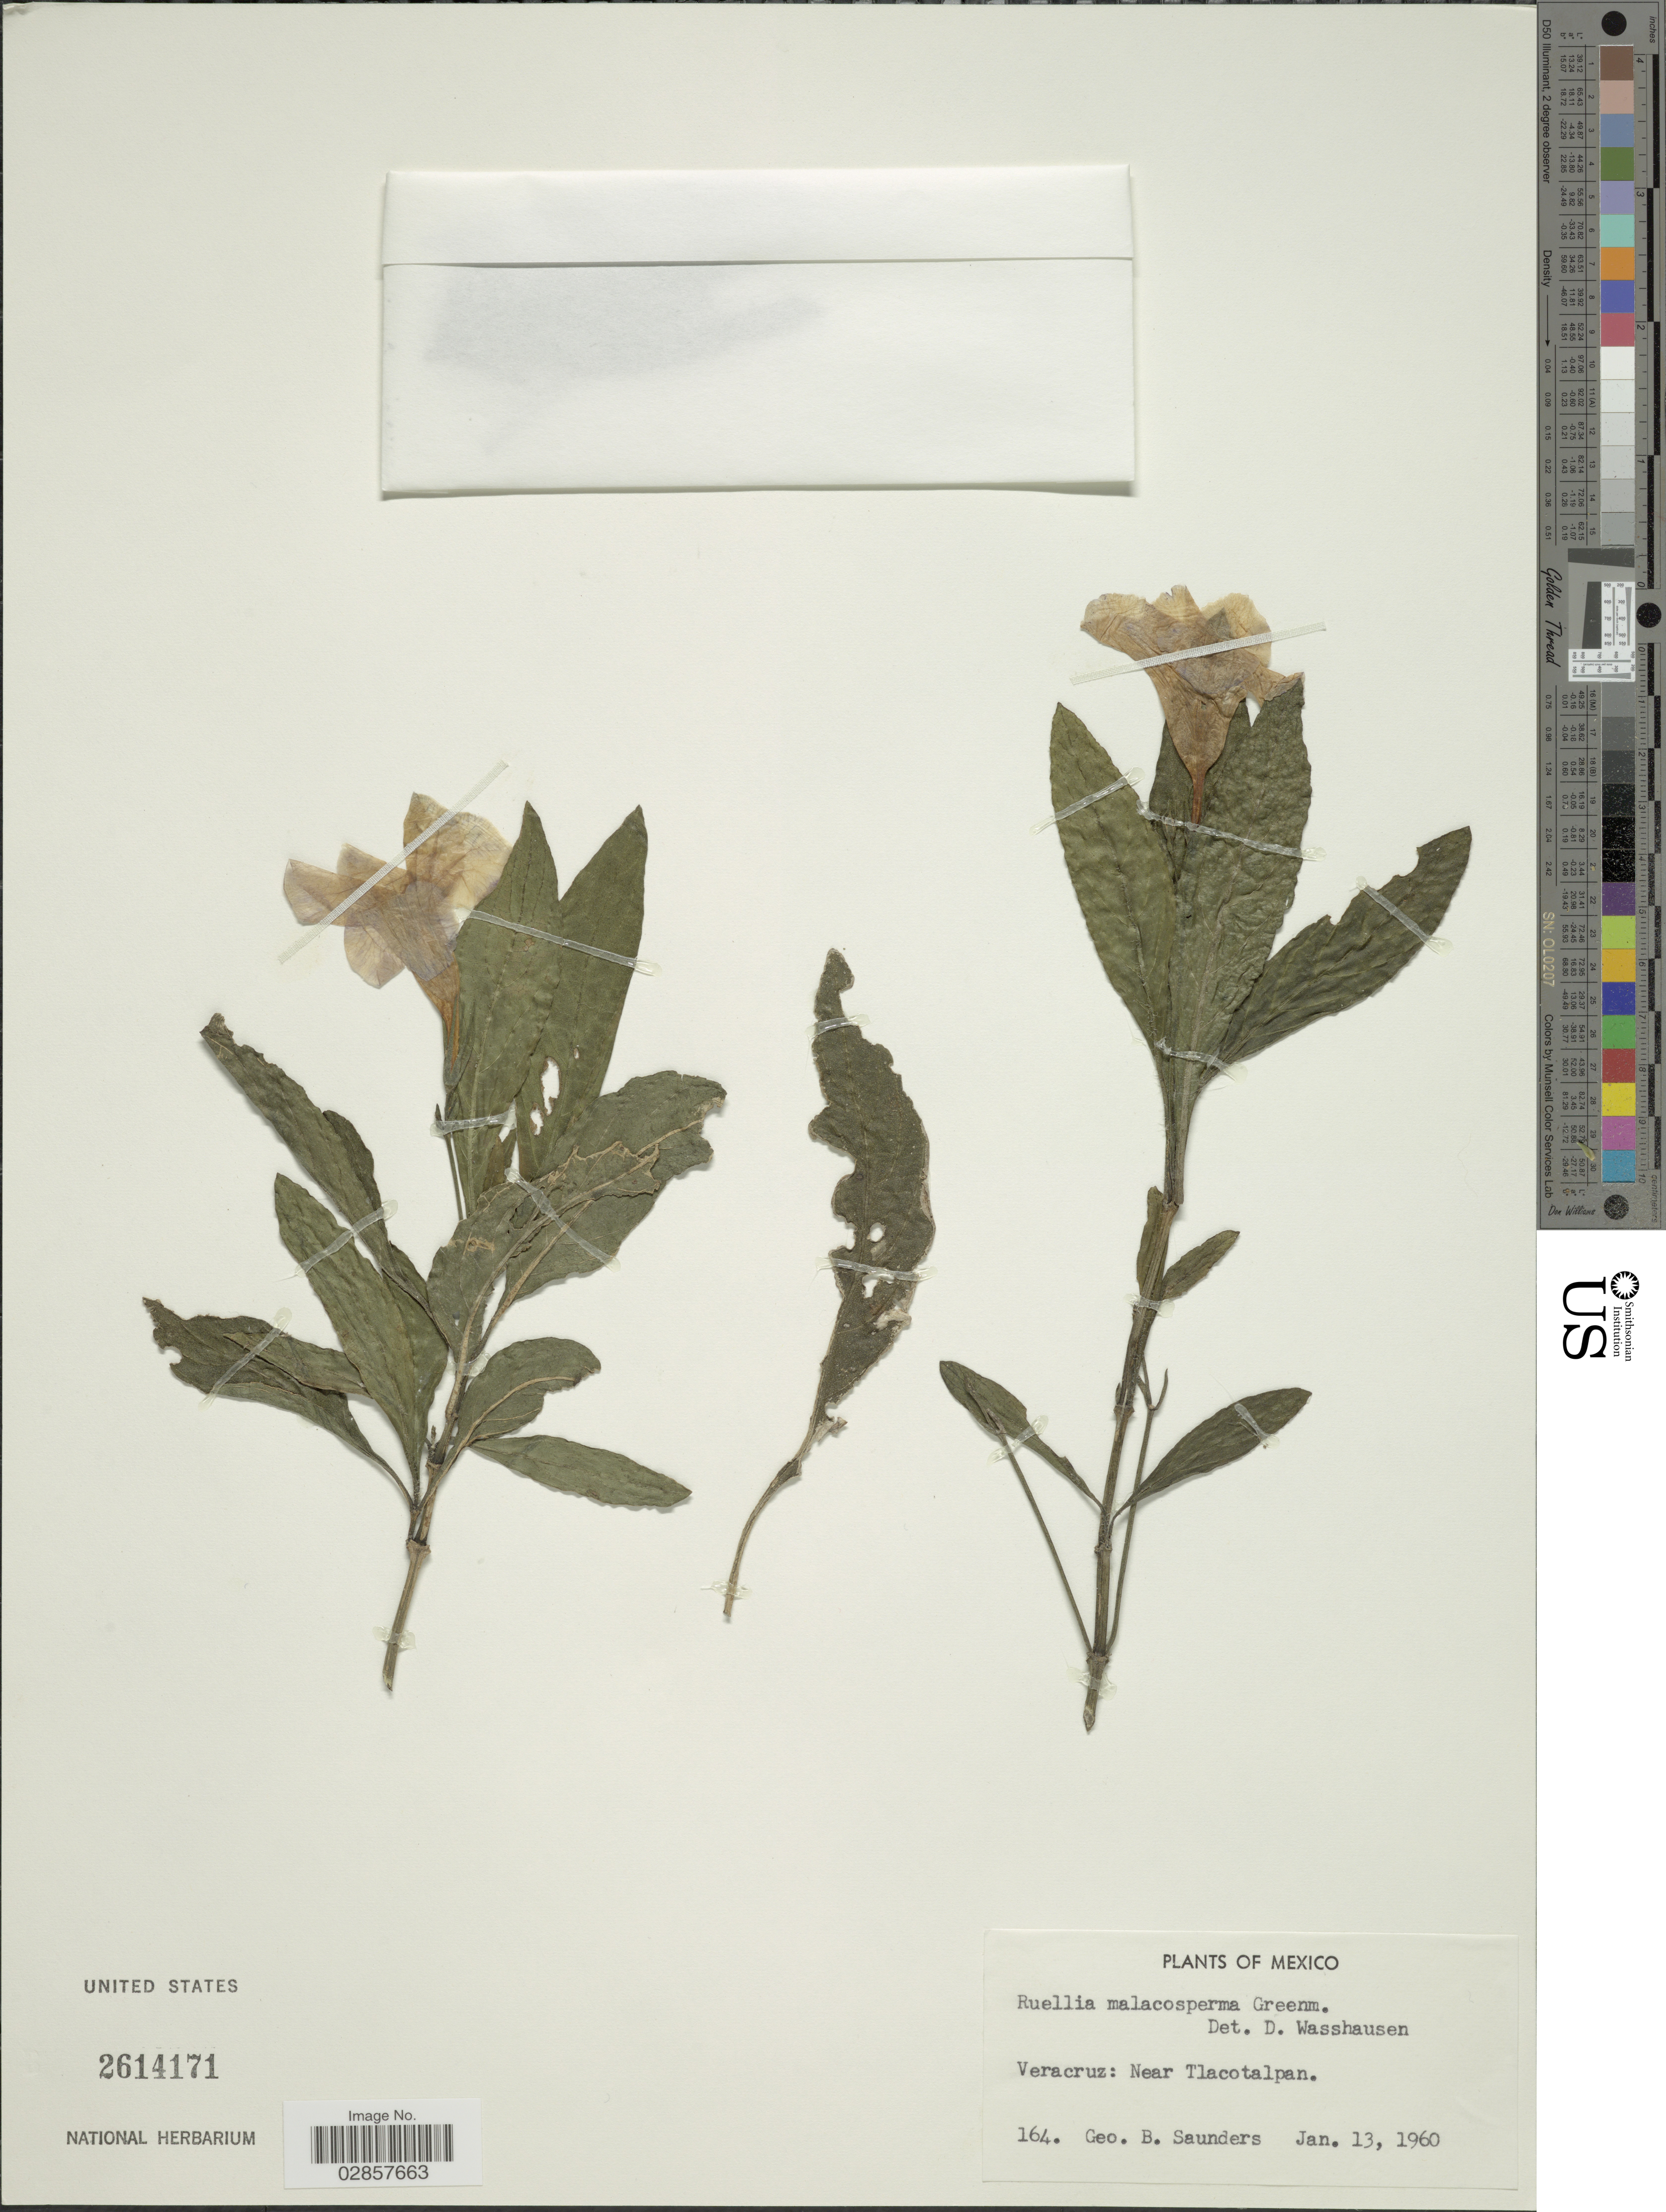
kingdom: Plantae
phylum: Tracheophyta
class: Magnoliopsida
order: Lamiales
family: Acanthaceae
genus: Ruellia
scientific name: Ruellia malacosperma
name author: Greenm.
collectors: G. B. Saunders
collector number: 164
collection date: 1960-01-13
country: Mexico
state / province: Veracruz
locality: Veracruz, Near Tlacotalpan.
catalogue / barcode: US 2614171